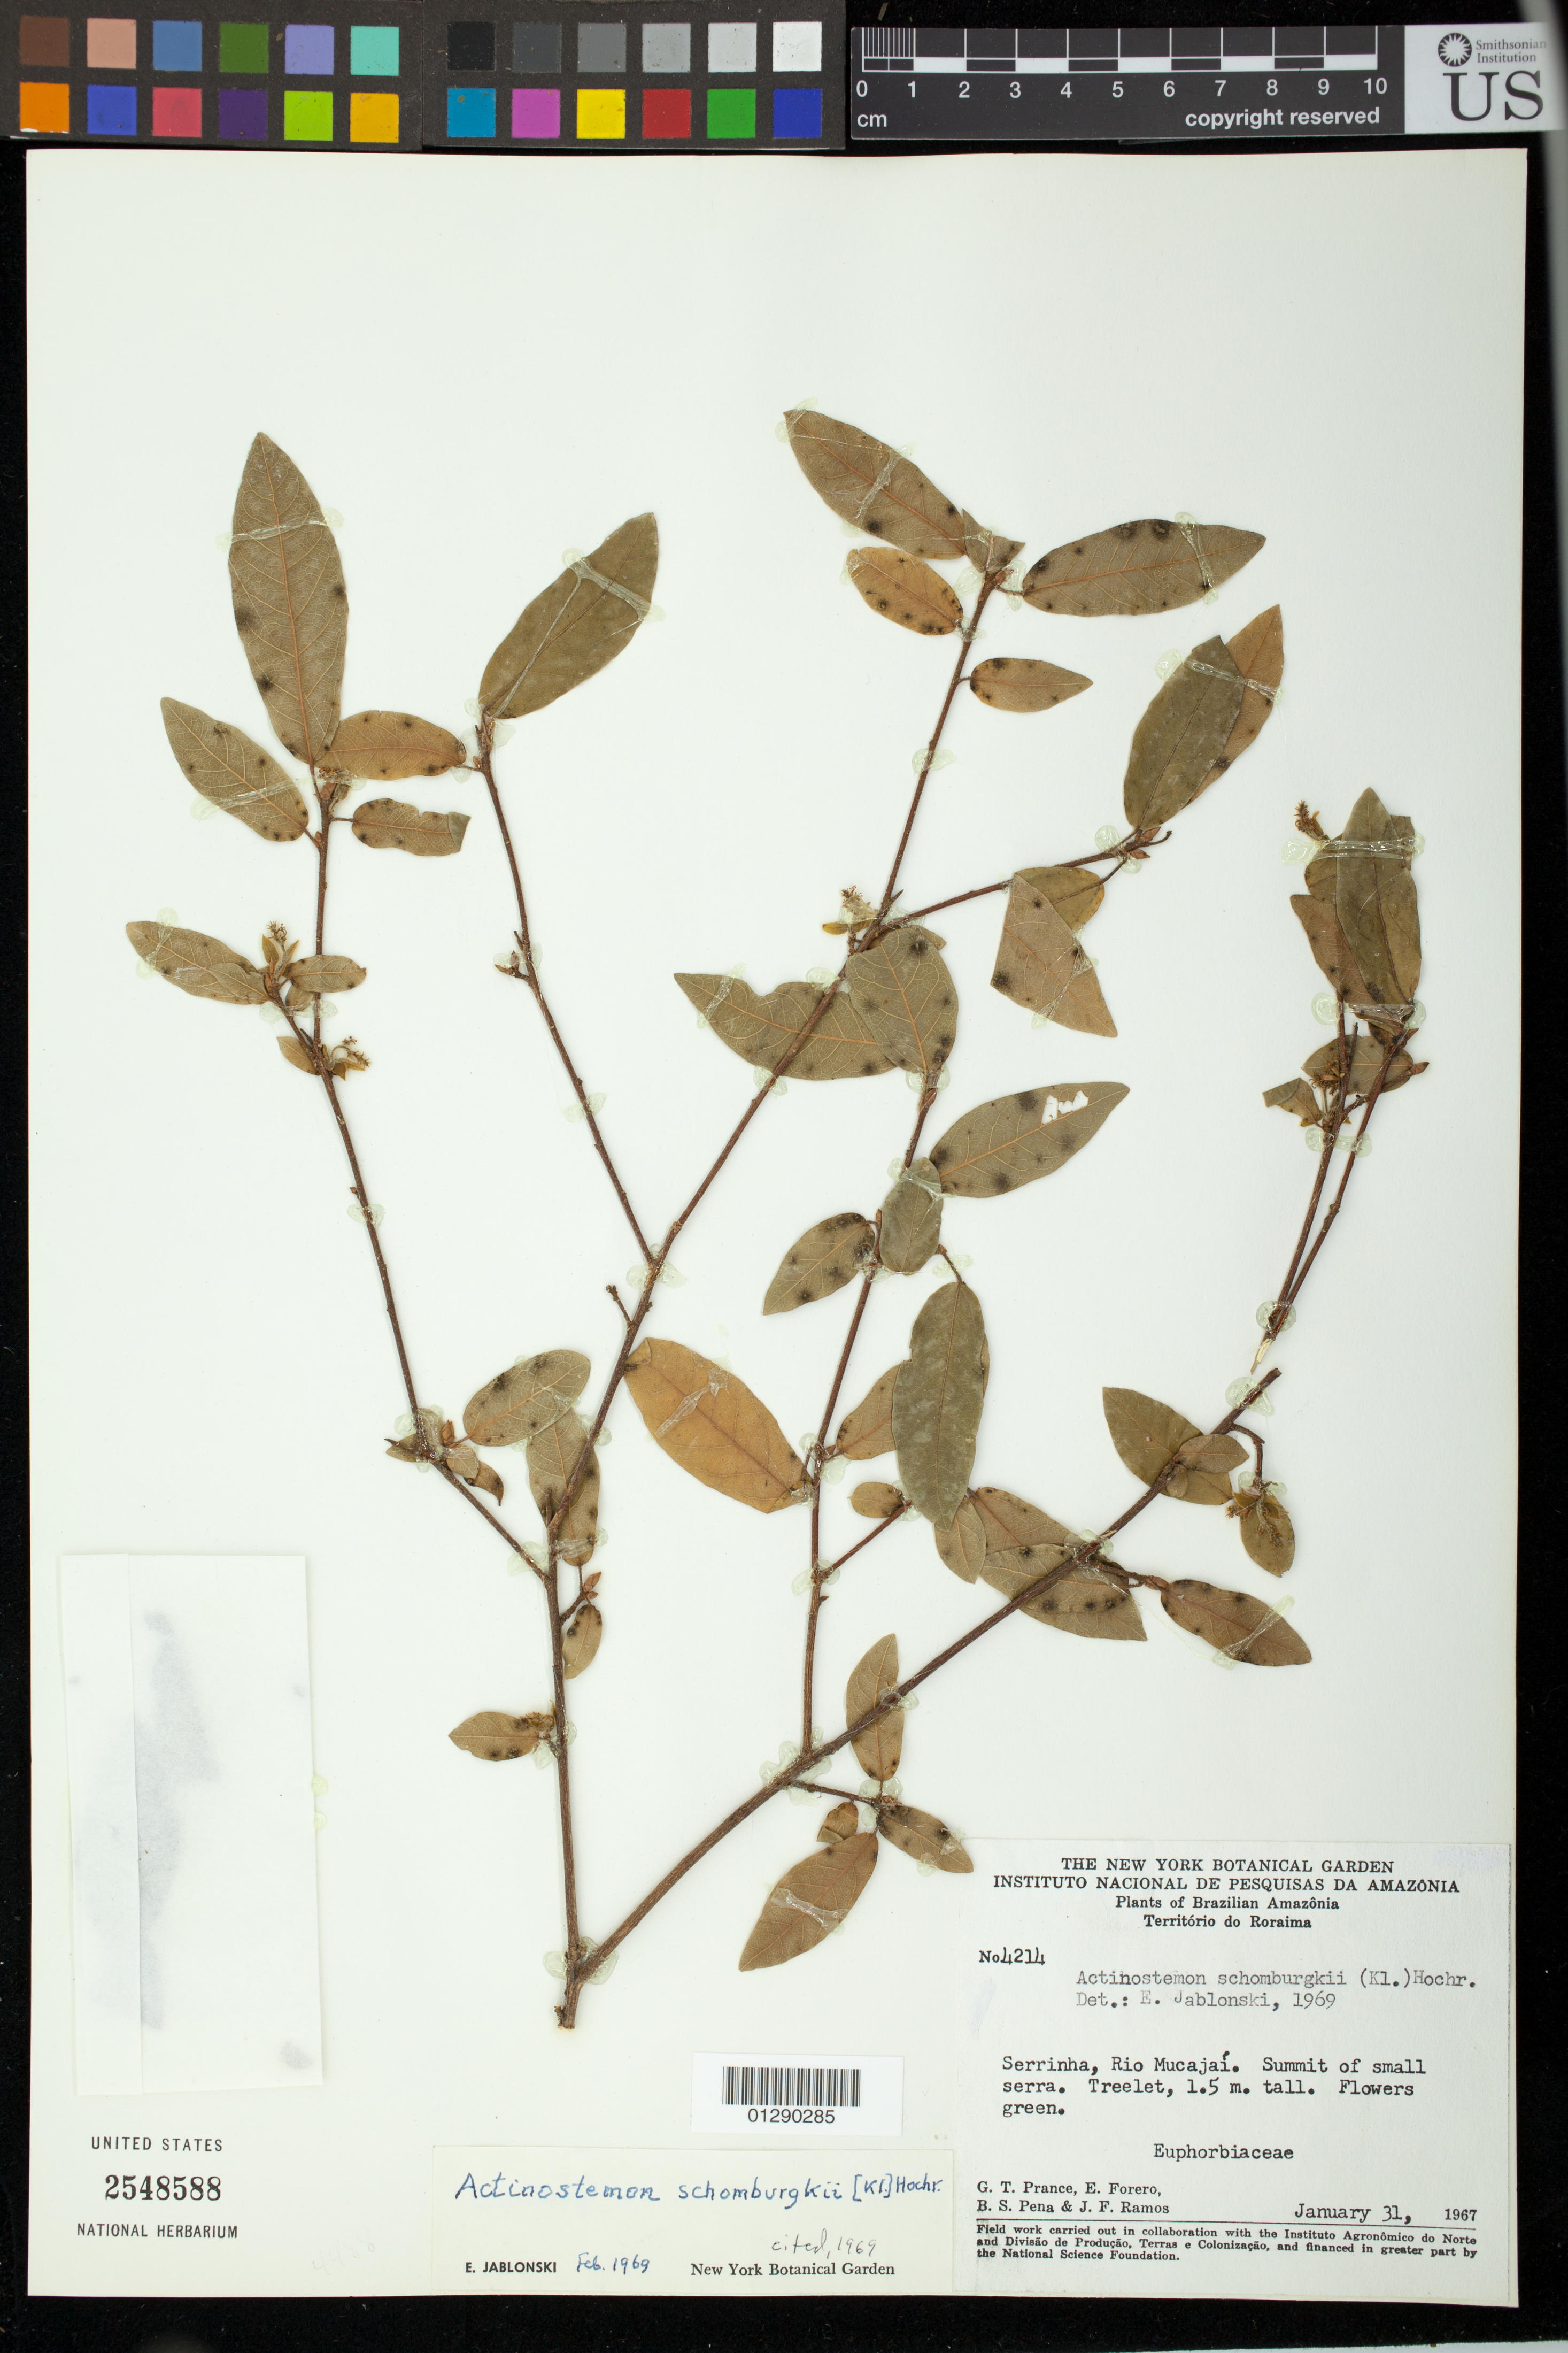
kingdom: Plantae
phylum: Tracheophyta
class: Magnoliopsida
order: Malpighiales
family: Euphorbiaceae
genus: Actinostemon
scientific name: Actinostemon schomburgkii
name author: (Klotzsch) Hochr.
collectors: G. T. Prance, E. Forero, B. S. Pena & J. F. Ramos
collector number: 4214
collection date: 1967-01-31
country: Brazil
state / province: Roraima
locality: Serrinha, Rio Mucajai.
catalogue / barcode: US 2548588